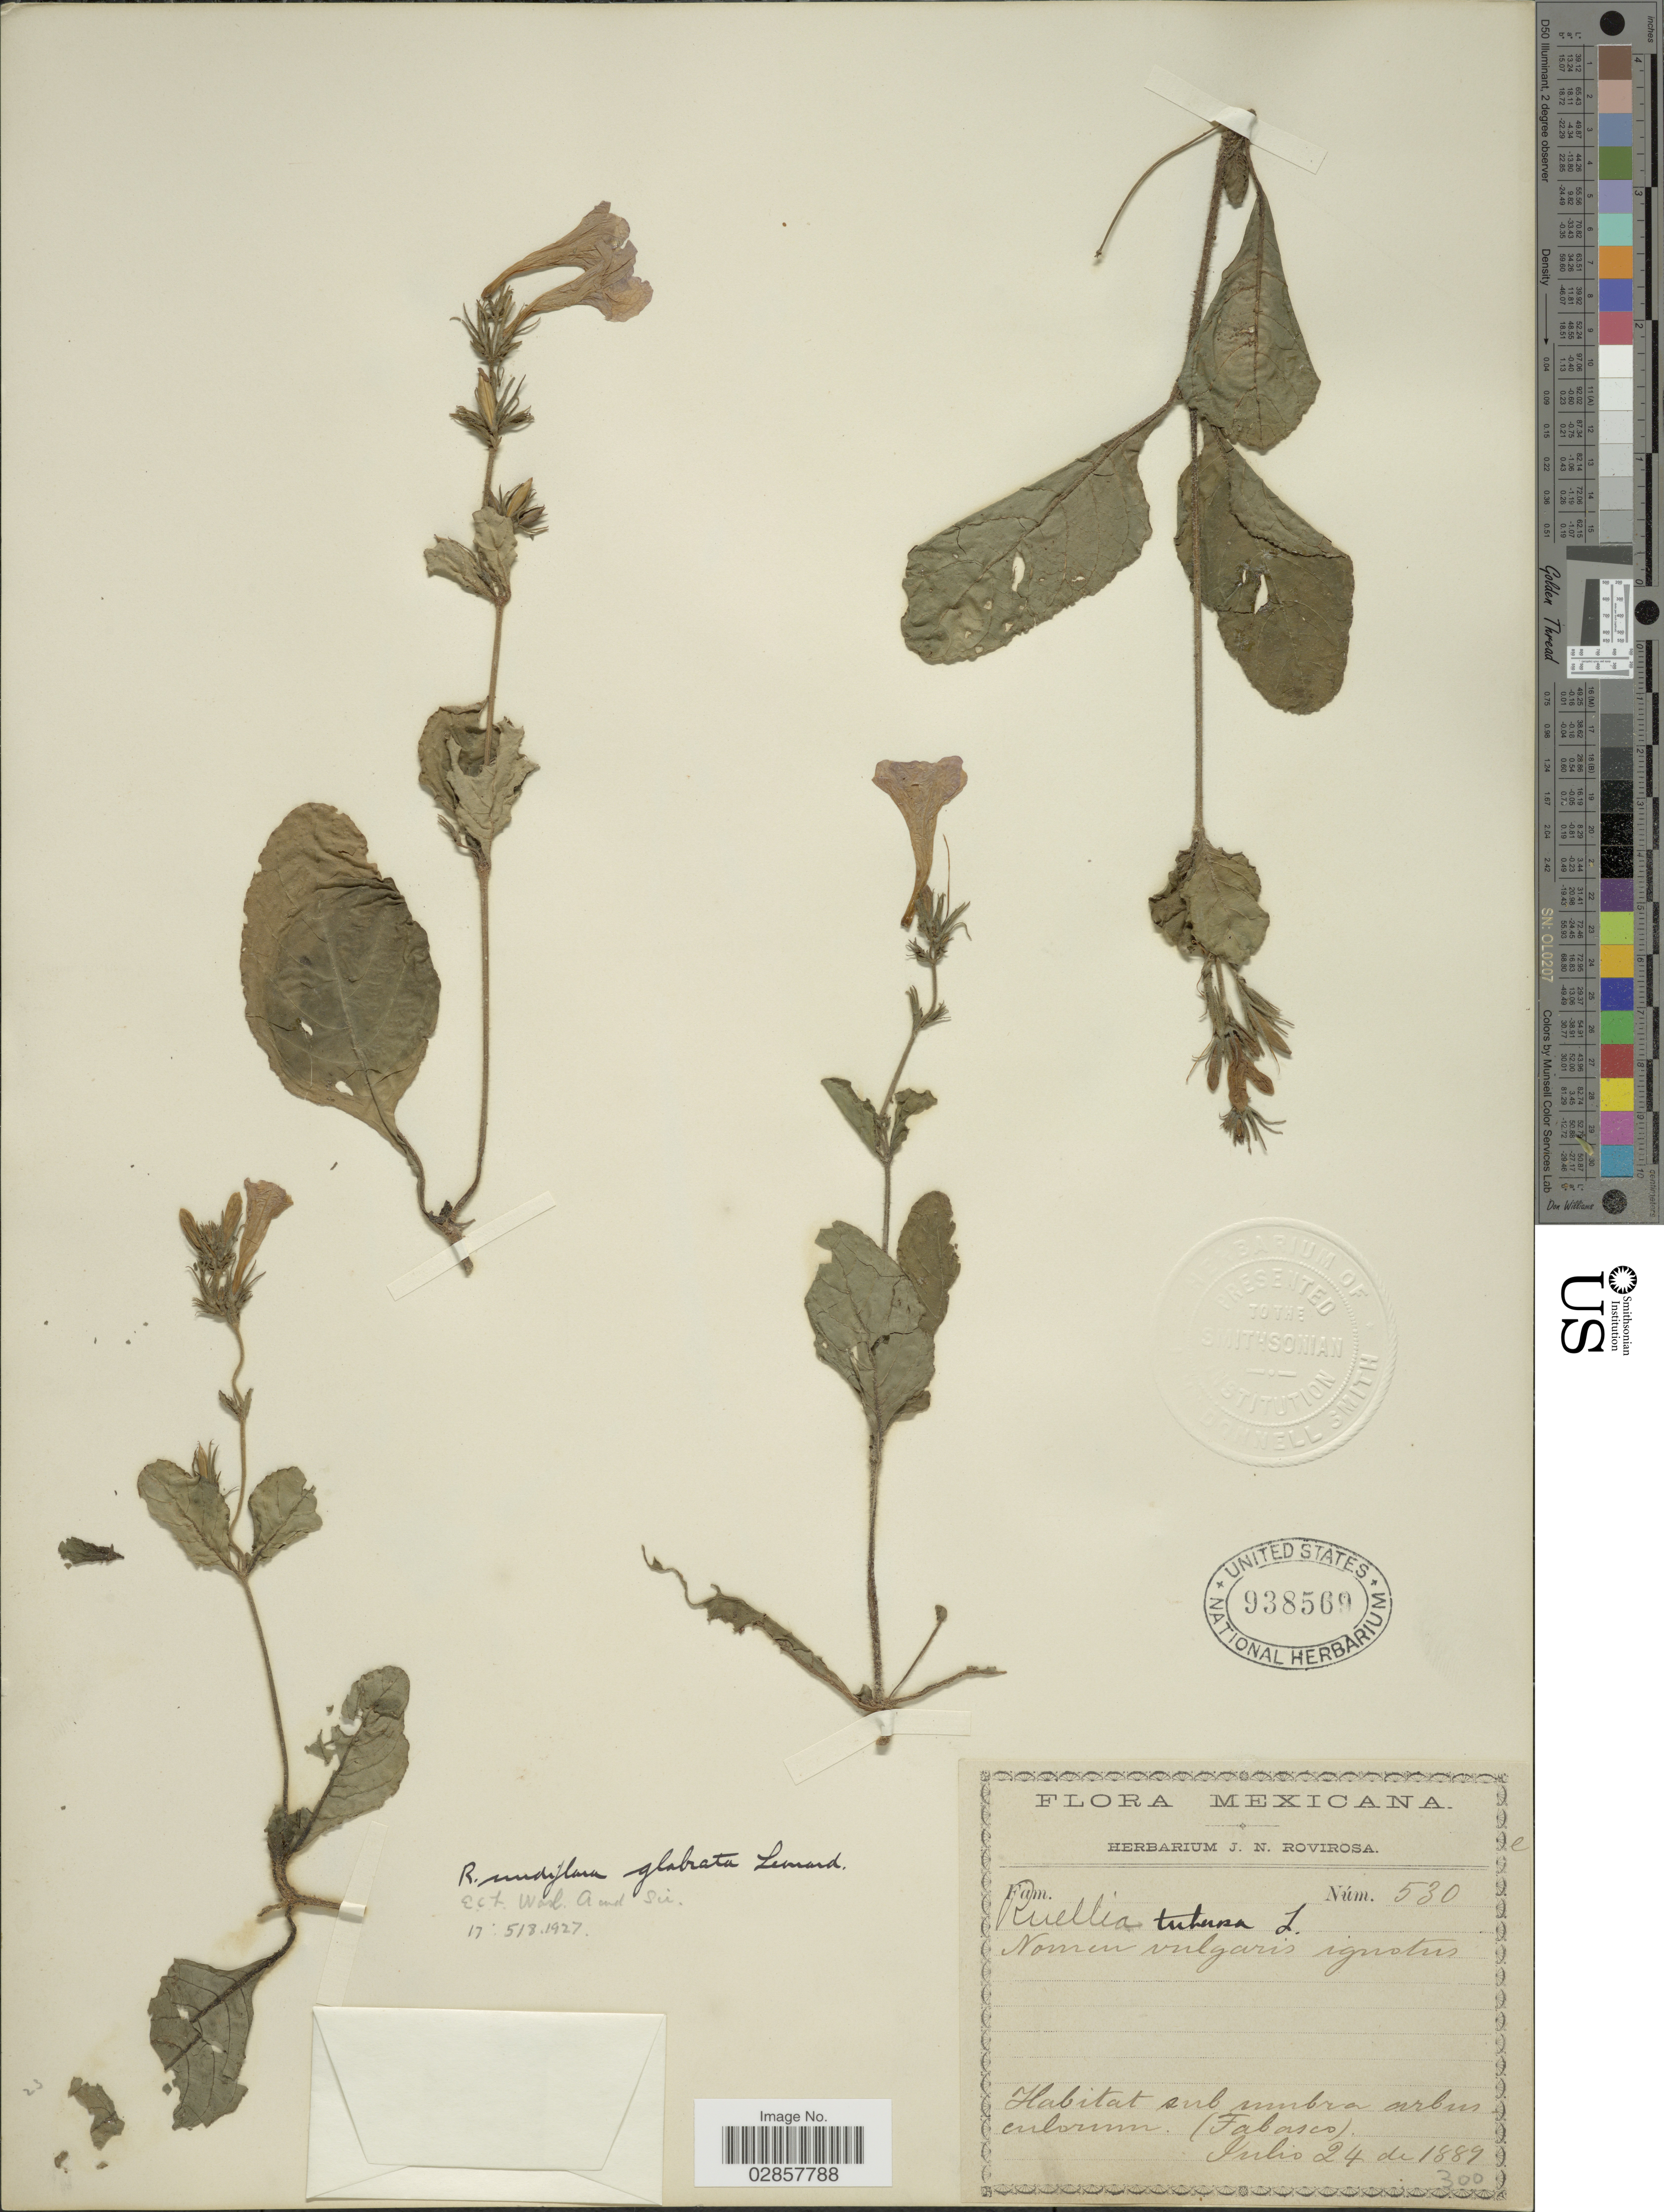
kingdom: Plantae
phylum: Tracheophyta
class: Magnoliopsida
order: Lamiales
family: Acanthaceae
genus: Ruellia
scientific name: Ruellia nudiflora var. glabrata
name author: Leonard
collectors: ex herb. J. N. Rovirosa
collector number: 530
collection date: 1889-07-24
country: Mexico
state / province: Tabasco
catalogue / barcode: US 938569